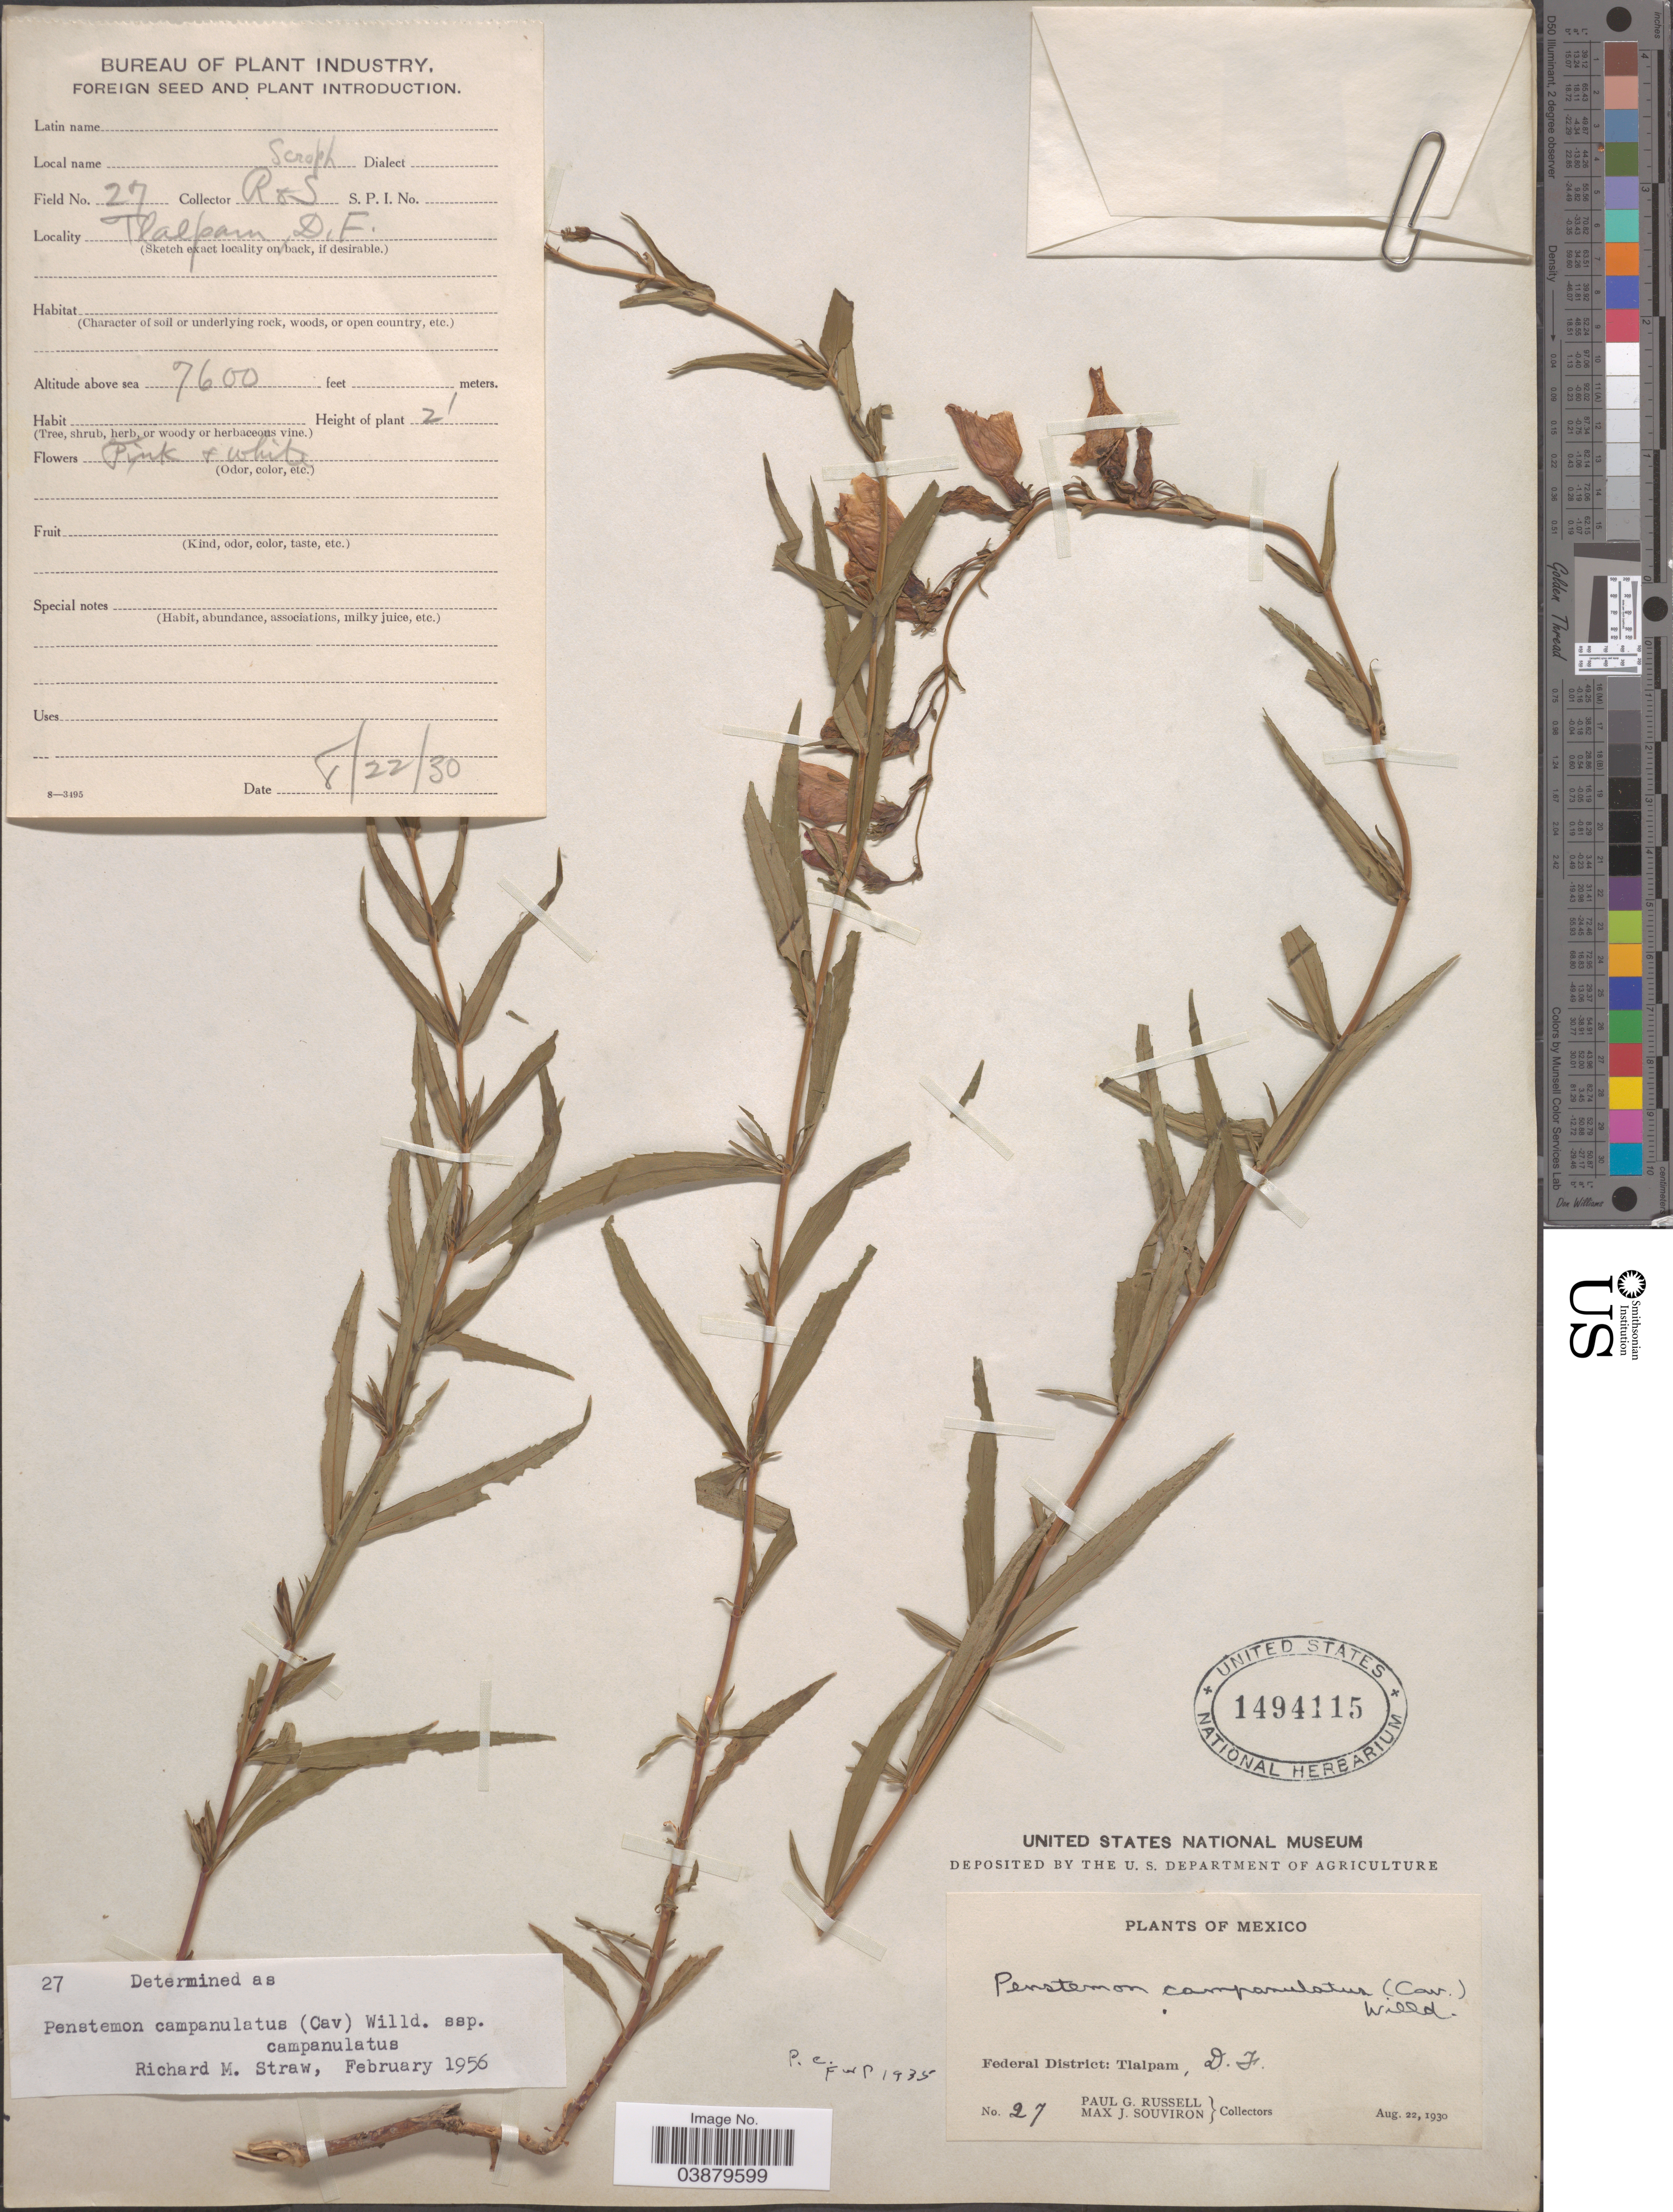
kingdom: Plantae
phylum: Tracheophyta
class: Magnoliopsida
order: Lamiales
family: Plantaginaceae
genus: Penstemon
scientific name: Penstemon campanulatus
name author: (Cav.) Willd.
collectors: P. G. Russell & M. J. Souviron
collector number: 27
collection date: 1930-08-22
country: Mexico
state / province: Distrito Federal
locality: Federal District: Tlalpan, D.F.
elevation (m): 2316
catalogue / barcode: US 1494115